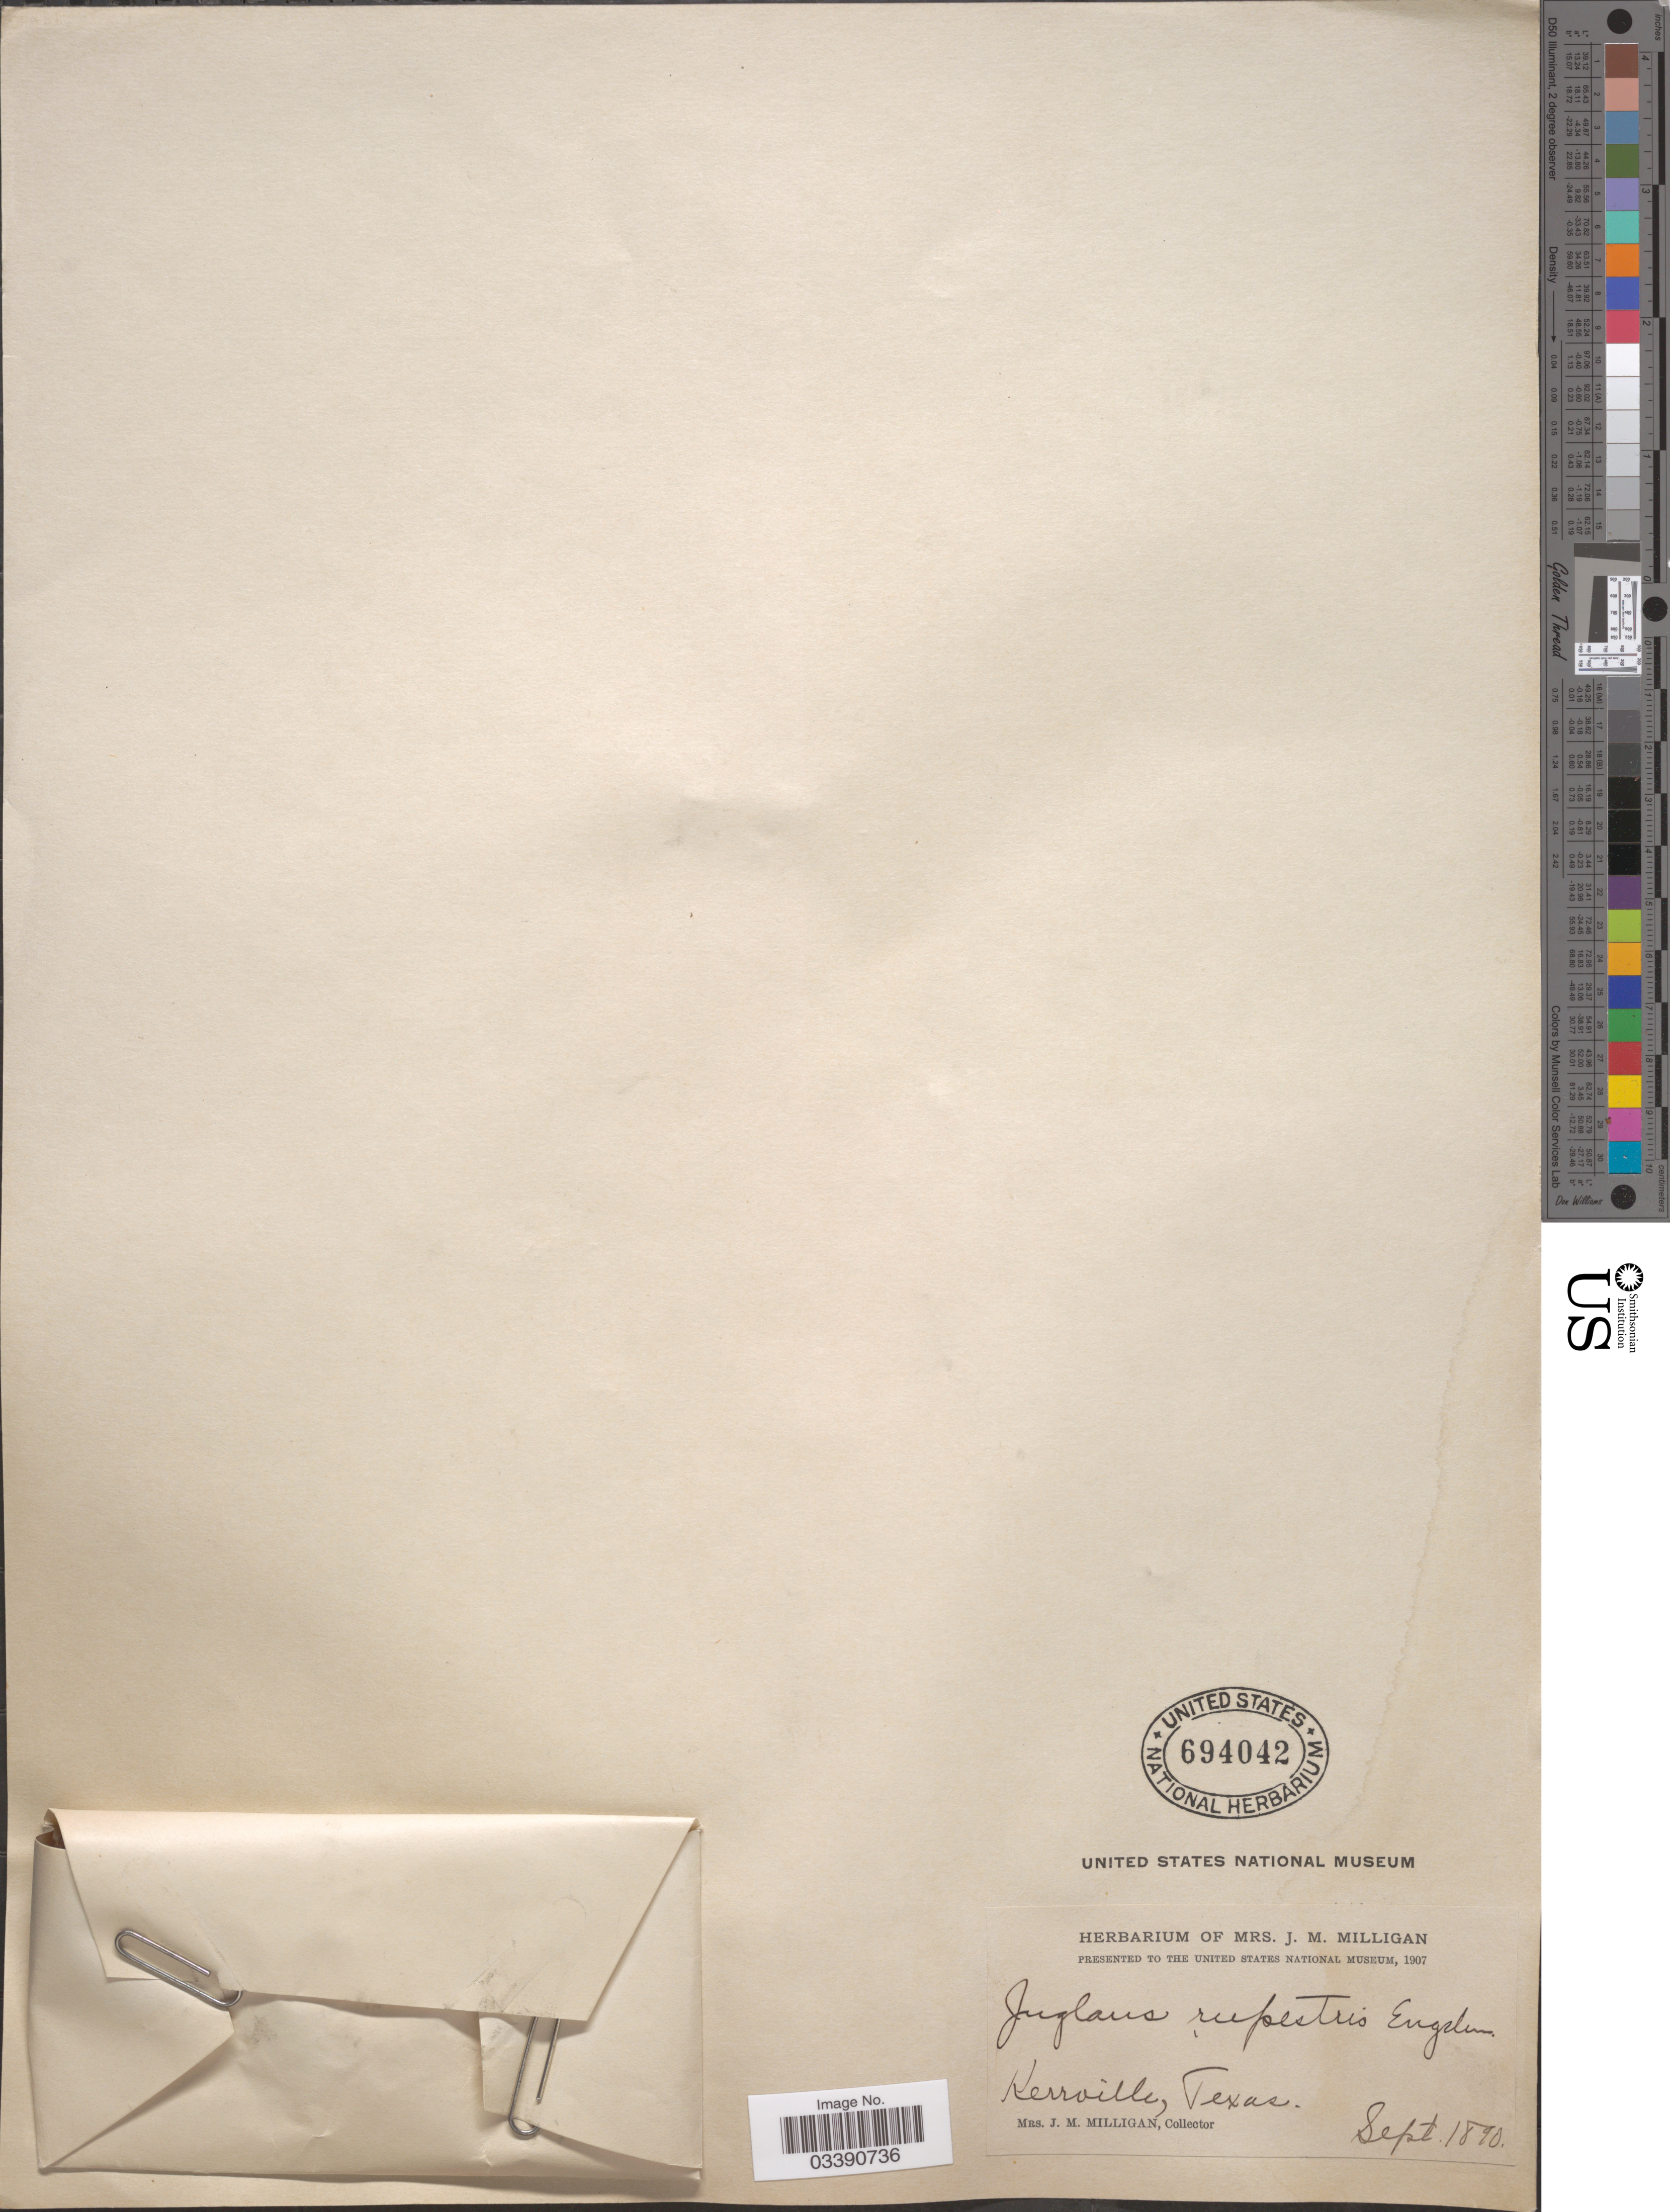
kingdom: Plantae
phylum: Tracheophyta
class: Magnoliopsida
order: Fagales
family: Juglandaceae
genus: Juglans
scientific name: Juglans microcarpa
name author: Berland. in Berland. & Chovell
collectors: J. Milligan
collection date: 1890-09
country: United States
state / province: Texas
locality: Kerrville.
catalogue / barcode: US 694042